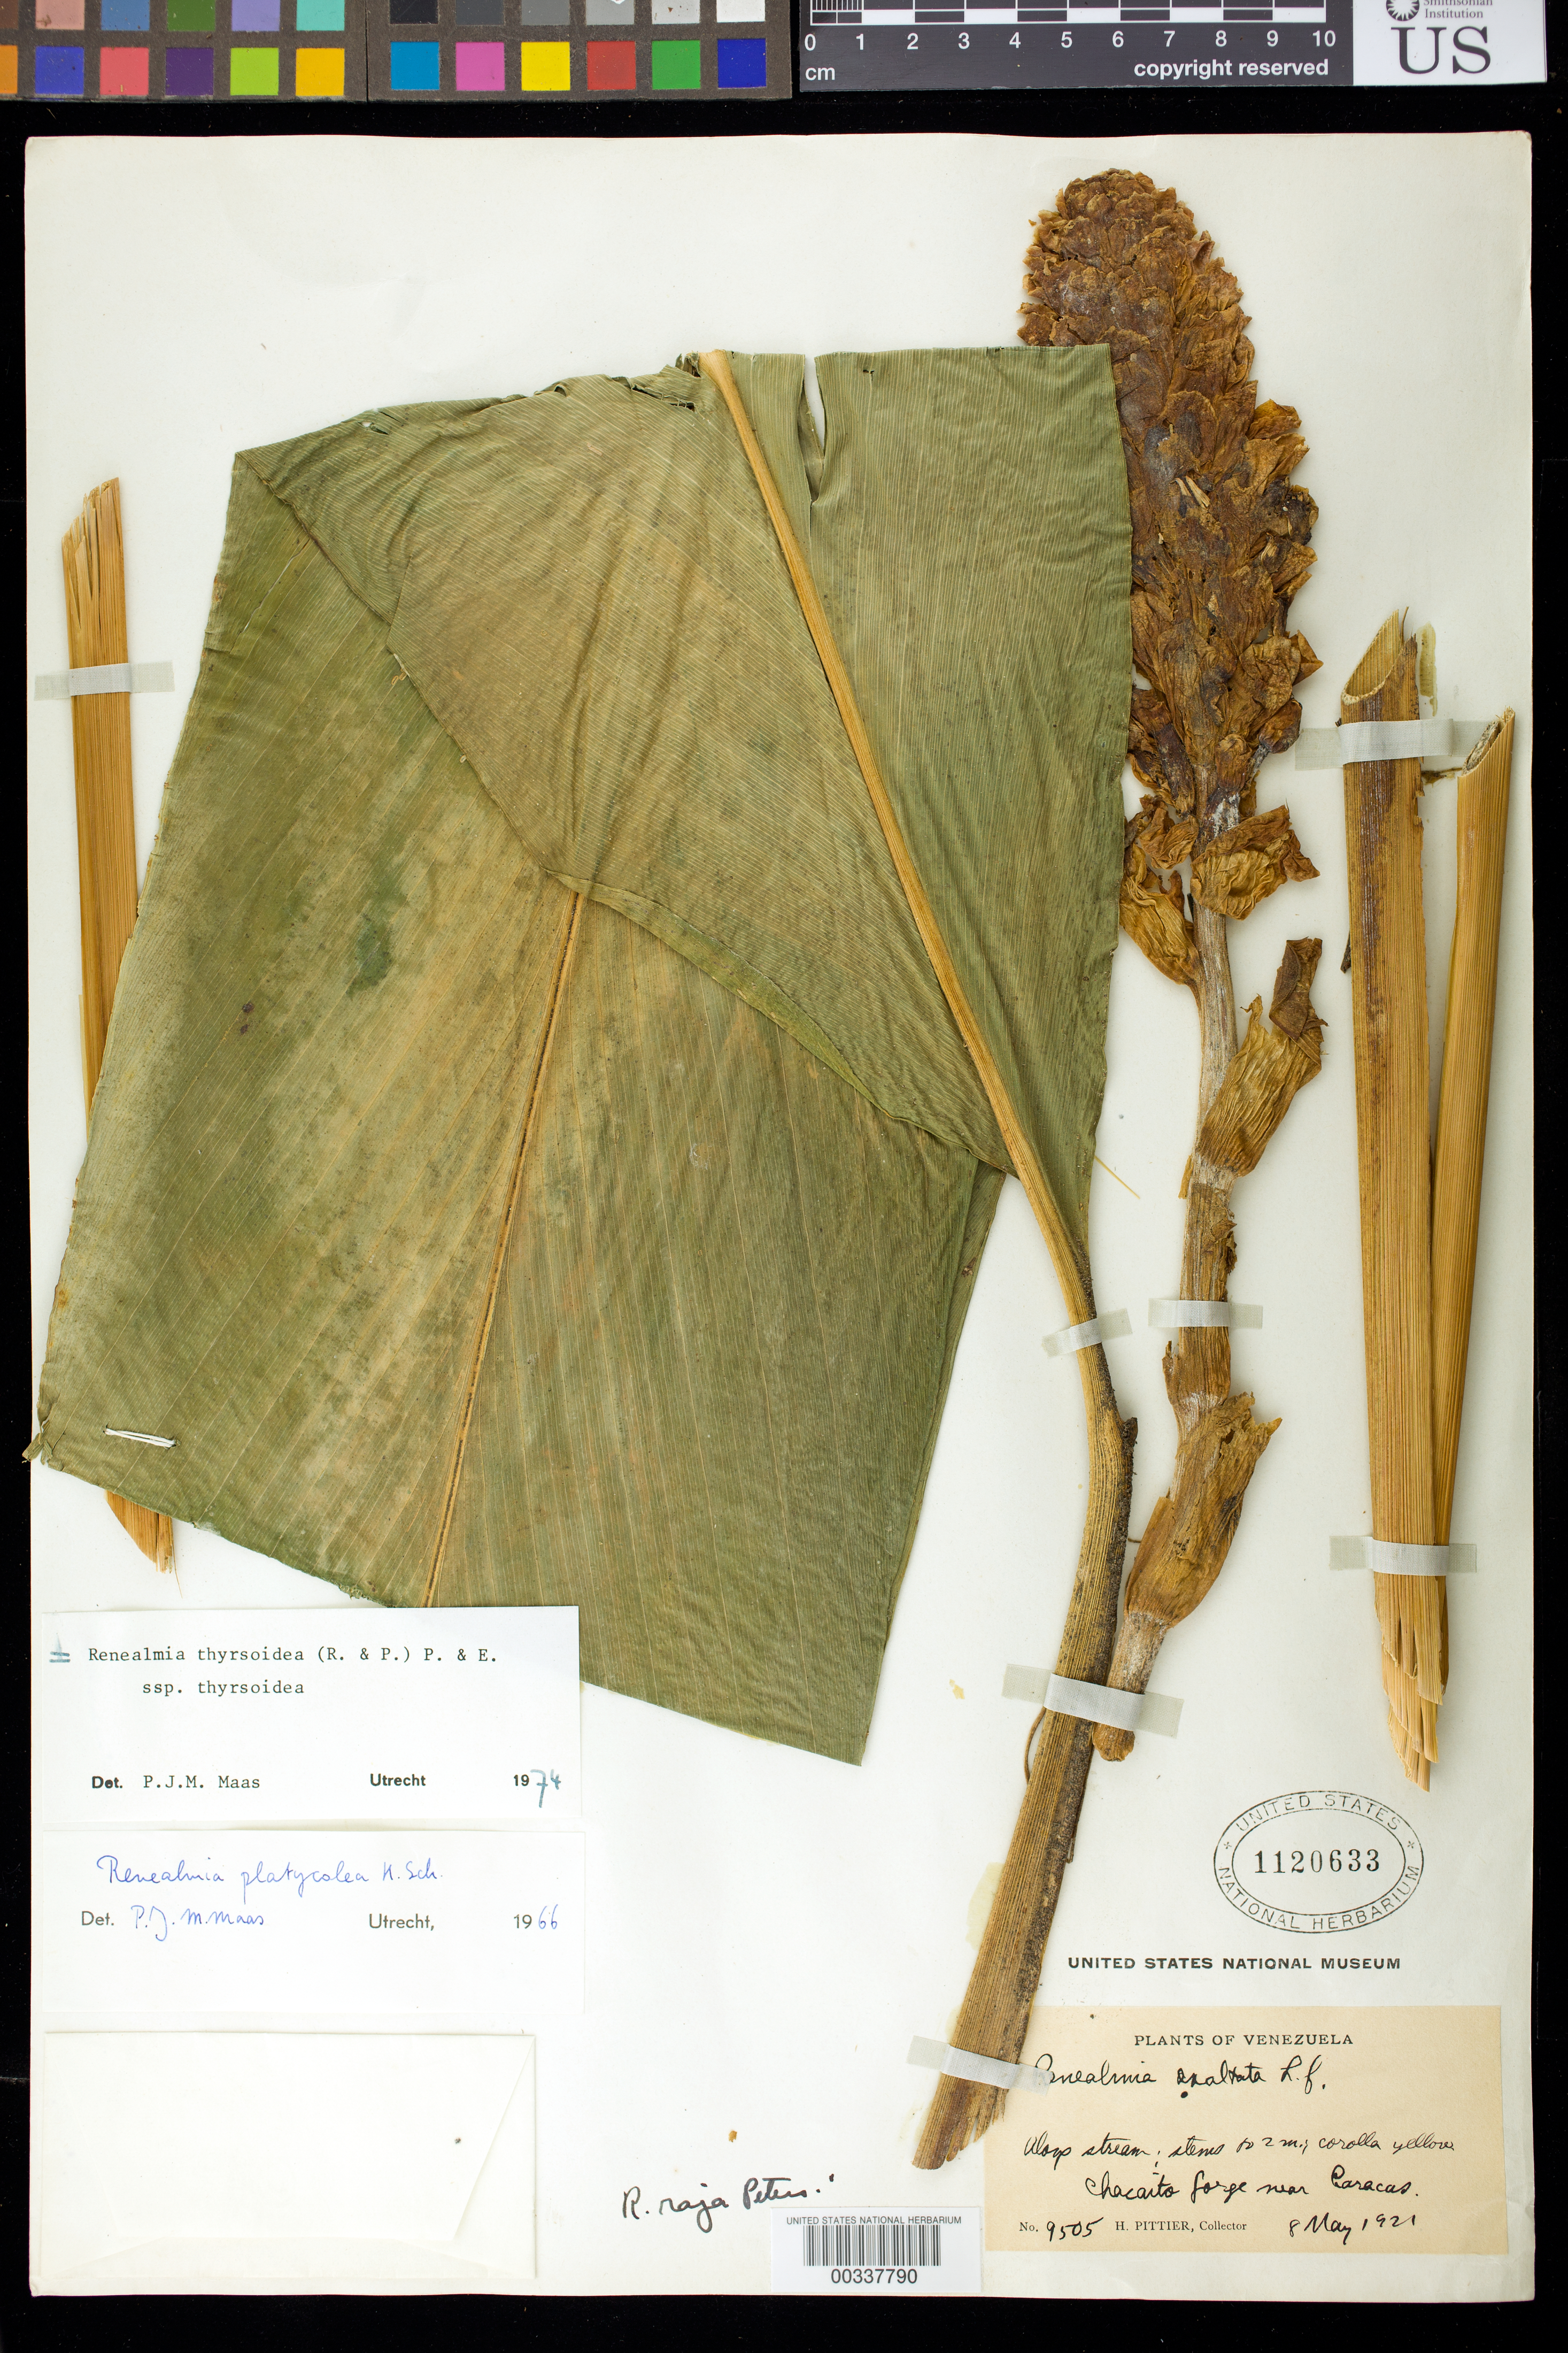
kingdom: Plantae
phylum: Tracheophyta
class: Liliopsida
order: Zingiberales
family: Zingiberaceae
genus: Renealmia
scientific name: Renealmia thyrsoidea subsp. thyrsoidea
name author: (Ruiz & Pav.) Poepp. & Endl.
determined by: Maas, Paul J. M.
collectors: H. F. Pittier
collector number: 9505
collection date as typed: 08 May 1921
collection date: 1921-05-08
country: Venezuela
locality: Chacaito forge near caracas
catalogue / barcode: US 1120633